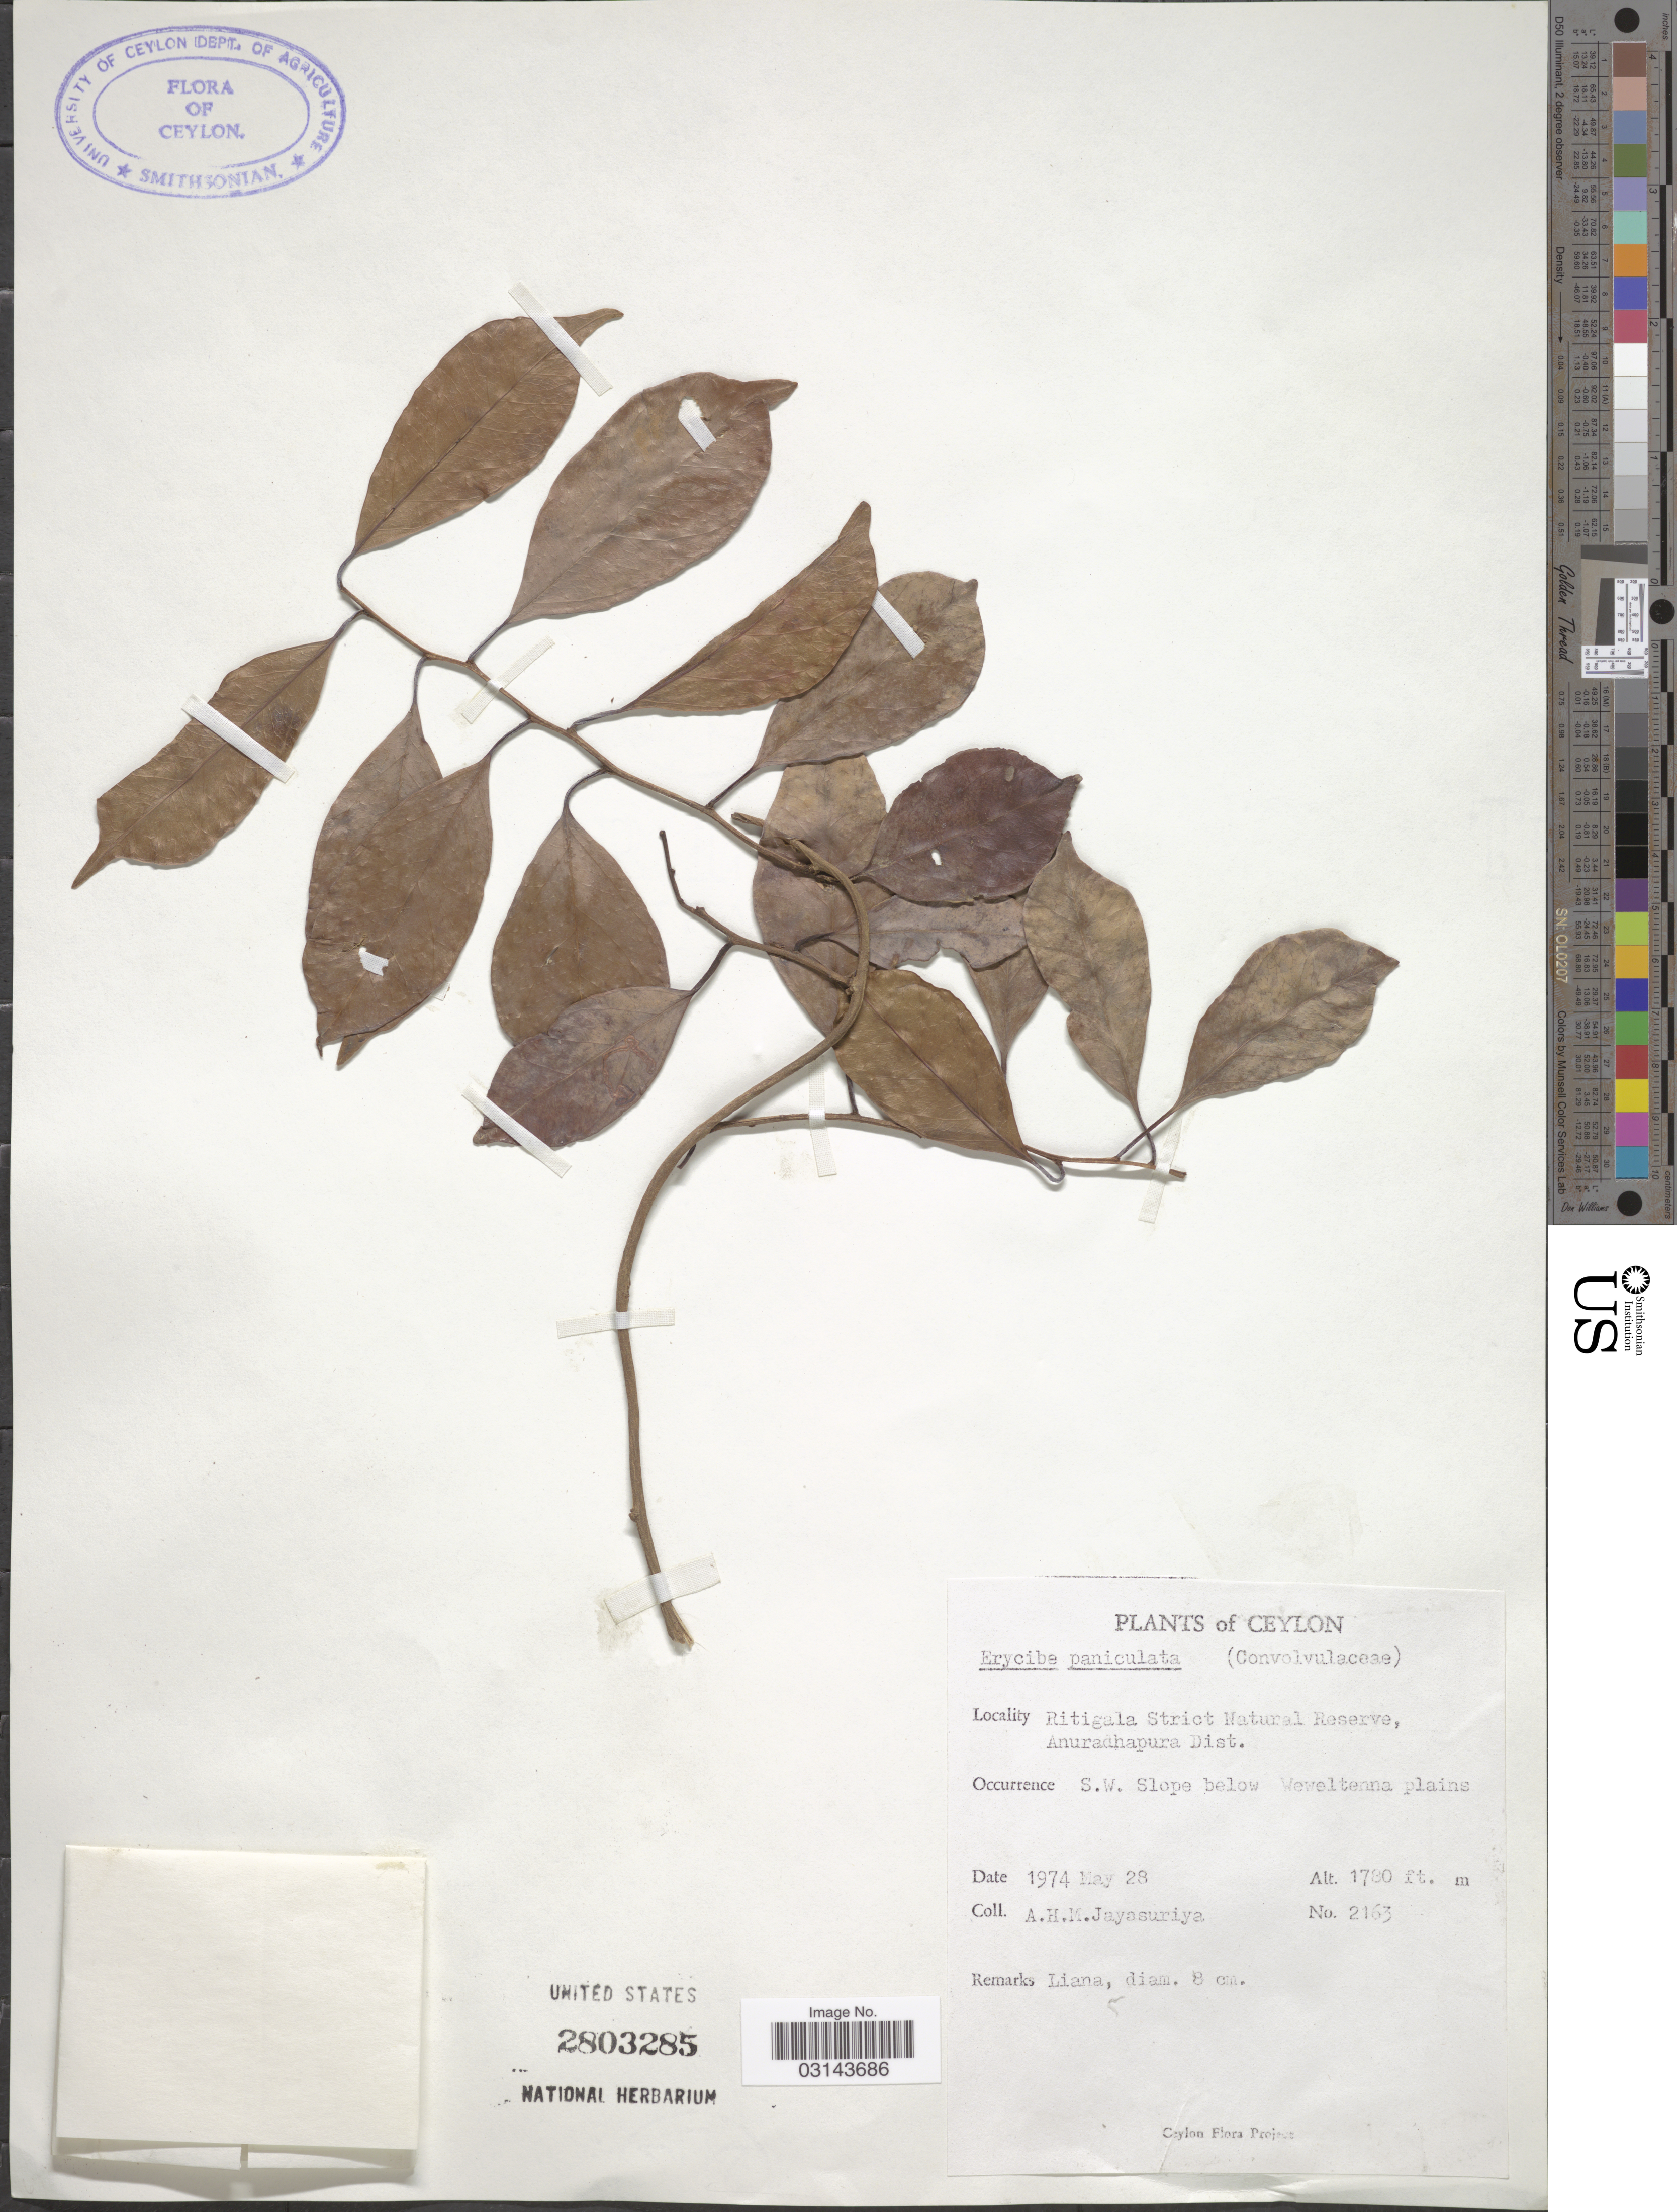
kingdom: Plantae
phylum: Tracheophyta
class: Magnoliopsida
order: Solanales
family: Convolvulaceae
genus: Erycibe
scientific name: Erycibe paniculata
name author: Roxb.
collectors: A. H. Jayasuriya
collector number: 2163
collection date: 1974-05-28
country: Sri Lanka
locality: Ceylon. Ritigala Strict Natural Reserve, Anuradhapura Dist. S.W. Slope below Weweltenna plains.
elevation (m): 543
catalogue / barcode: US 2803285